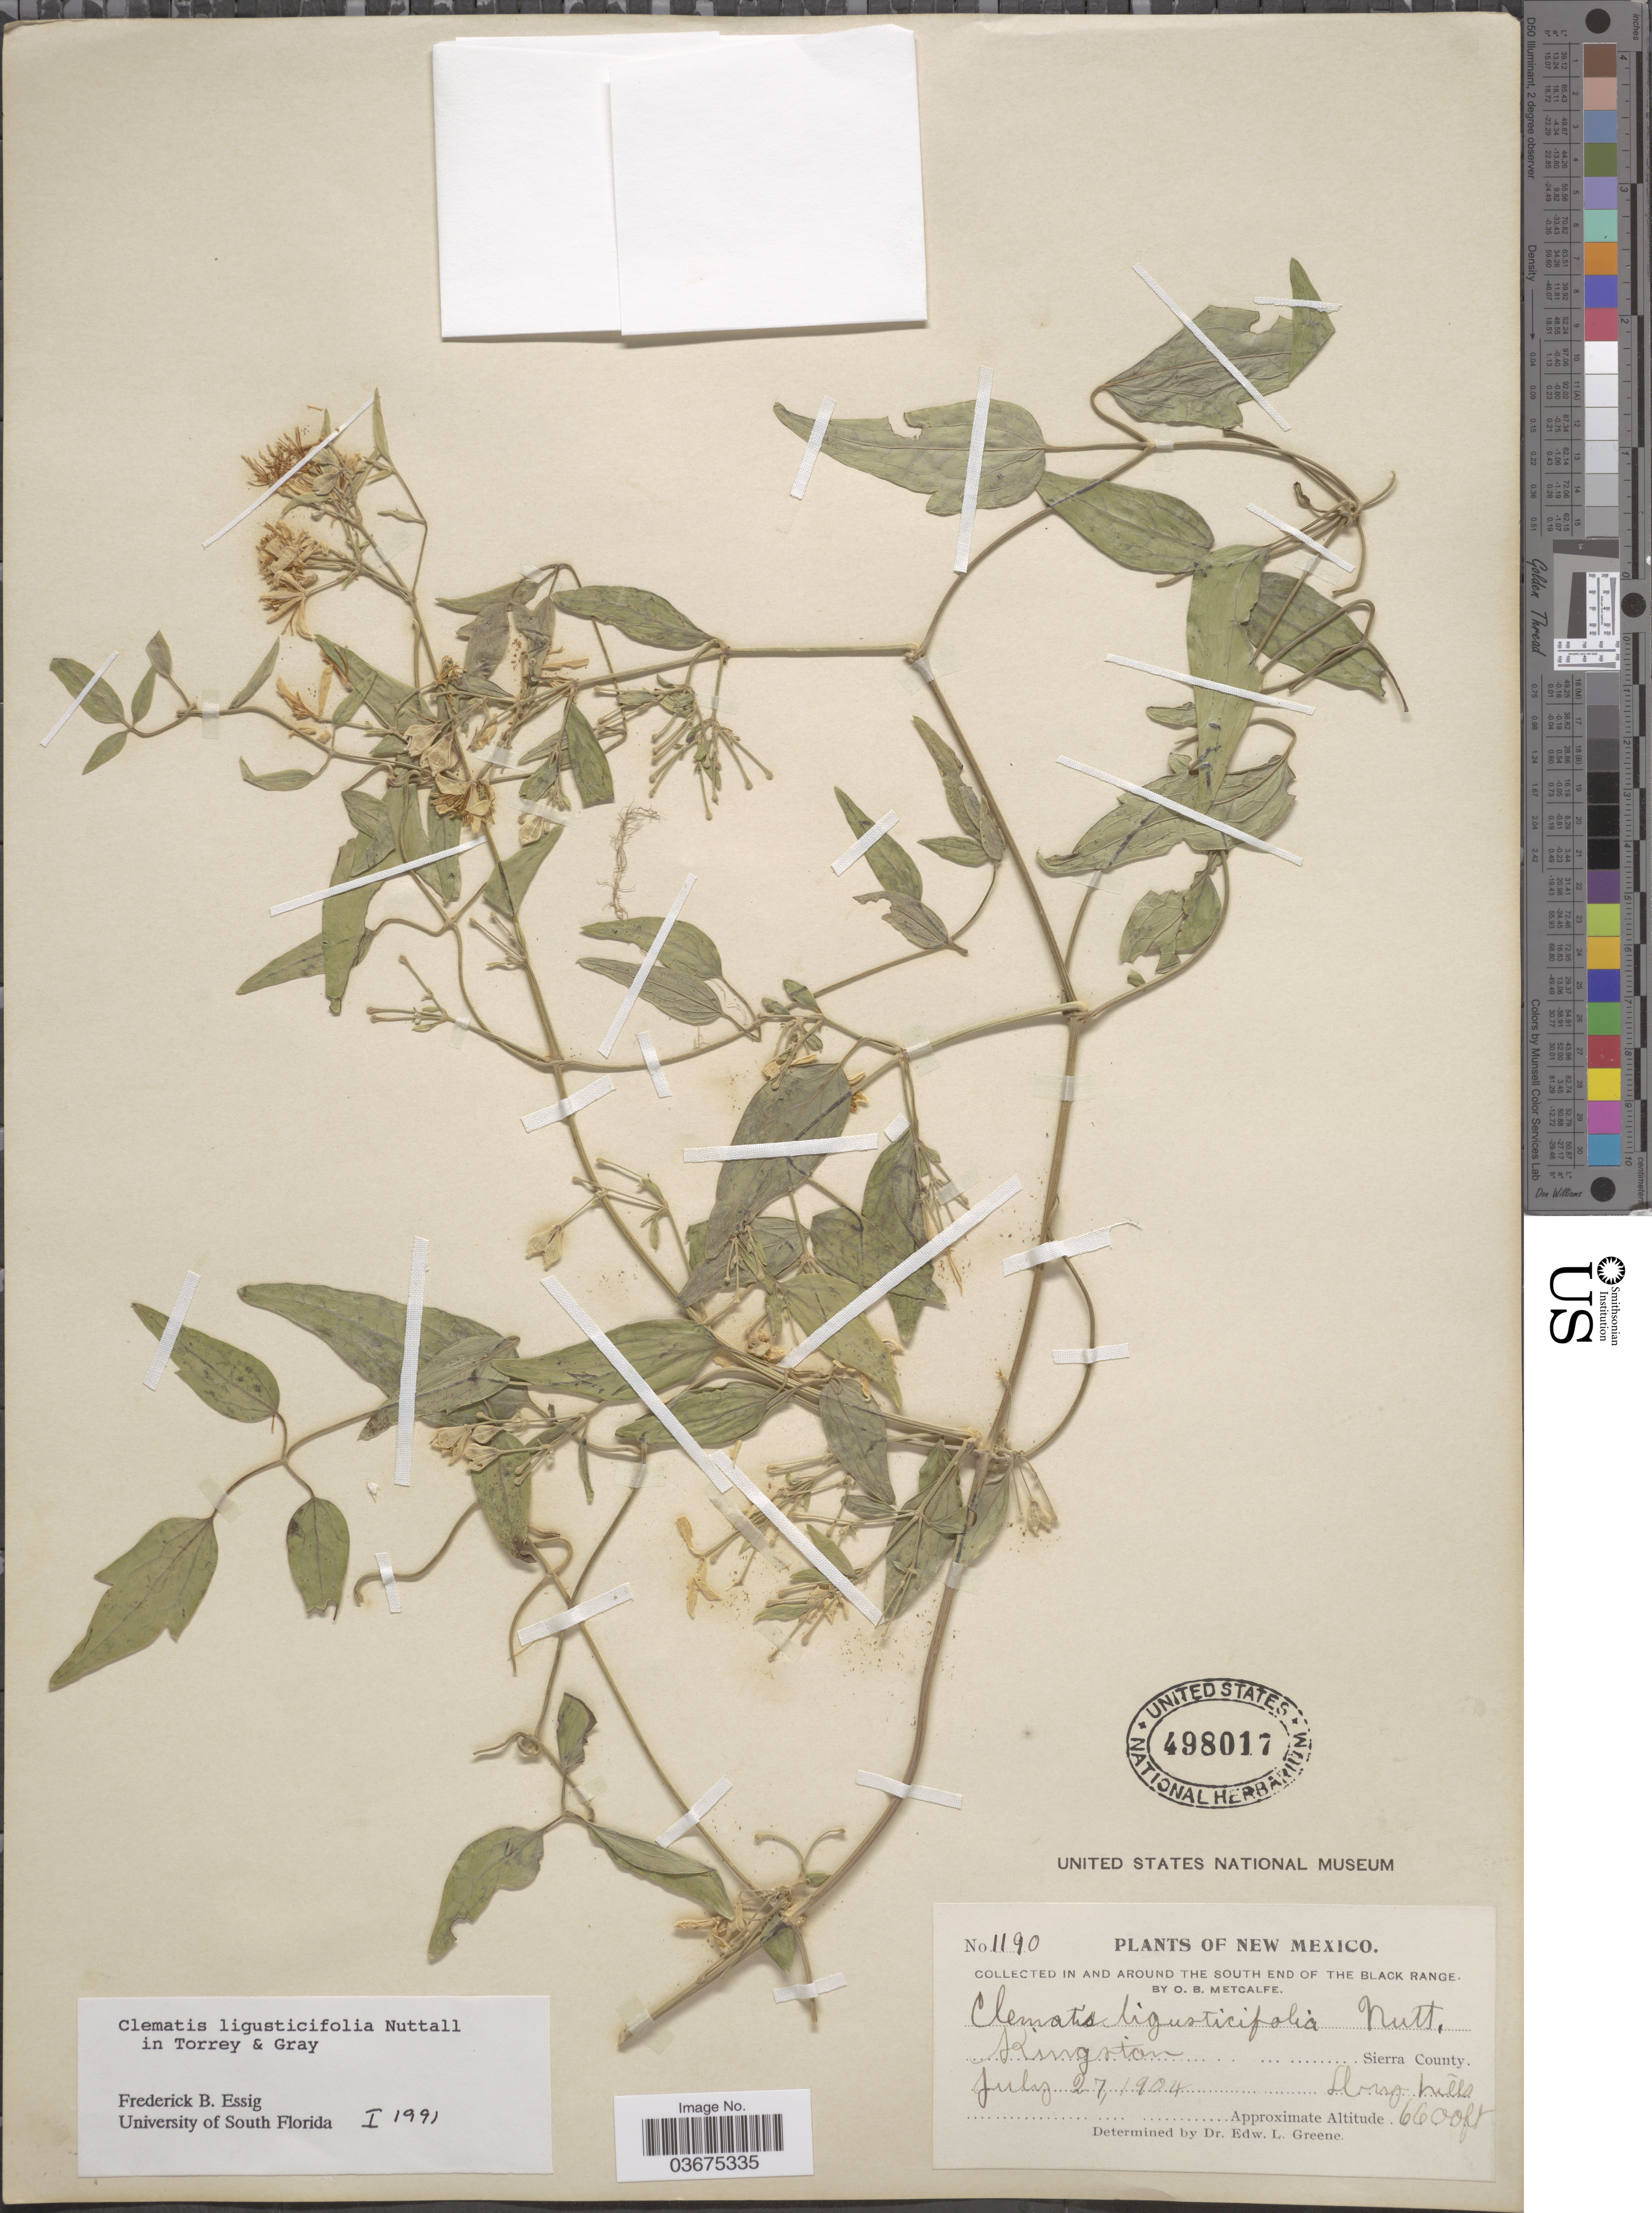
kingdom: Plantae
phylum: Tracheophyta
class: Magnoliopsida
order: Ranunculales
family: Ranunculaceae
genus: Clematis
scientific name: Clematis ligusticifolia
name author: Nutt.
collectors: O. B. Metcalfe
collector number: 1190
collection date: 1904-07-27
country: United States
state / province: New Mexico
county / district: Sierra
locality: Dry hills, Kingston, in and around the south end of the Black Range, Sierra County.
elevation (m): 2012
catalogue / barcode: US 498017